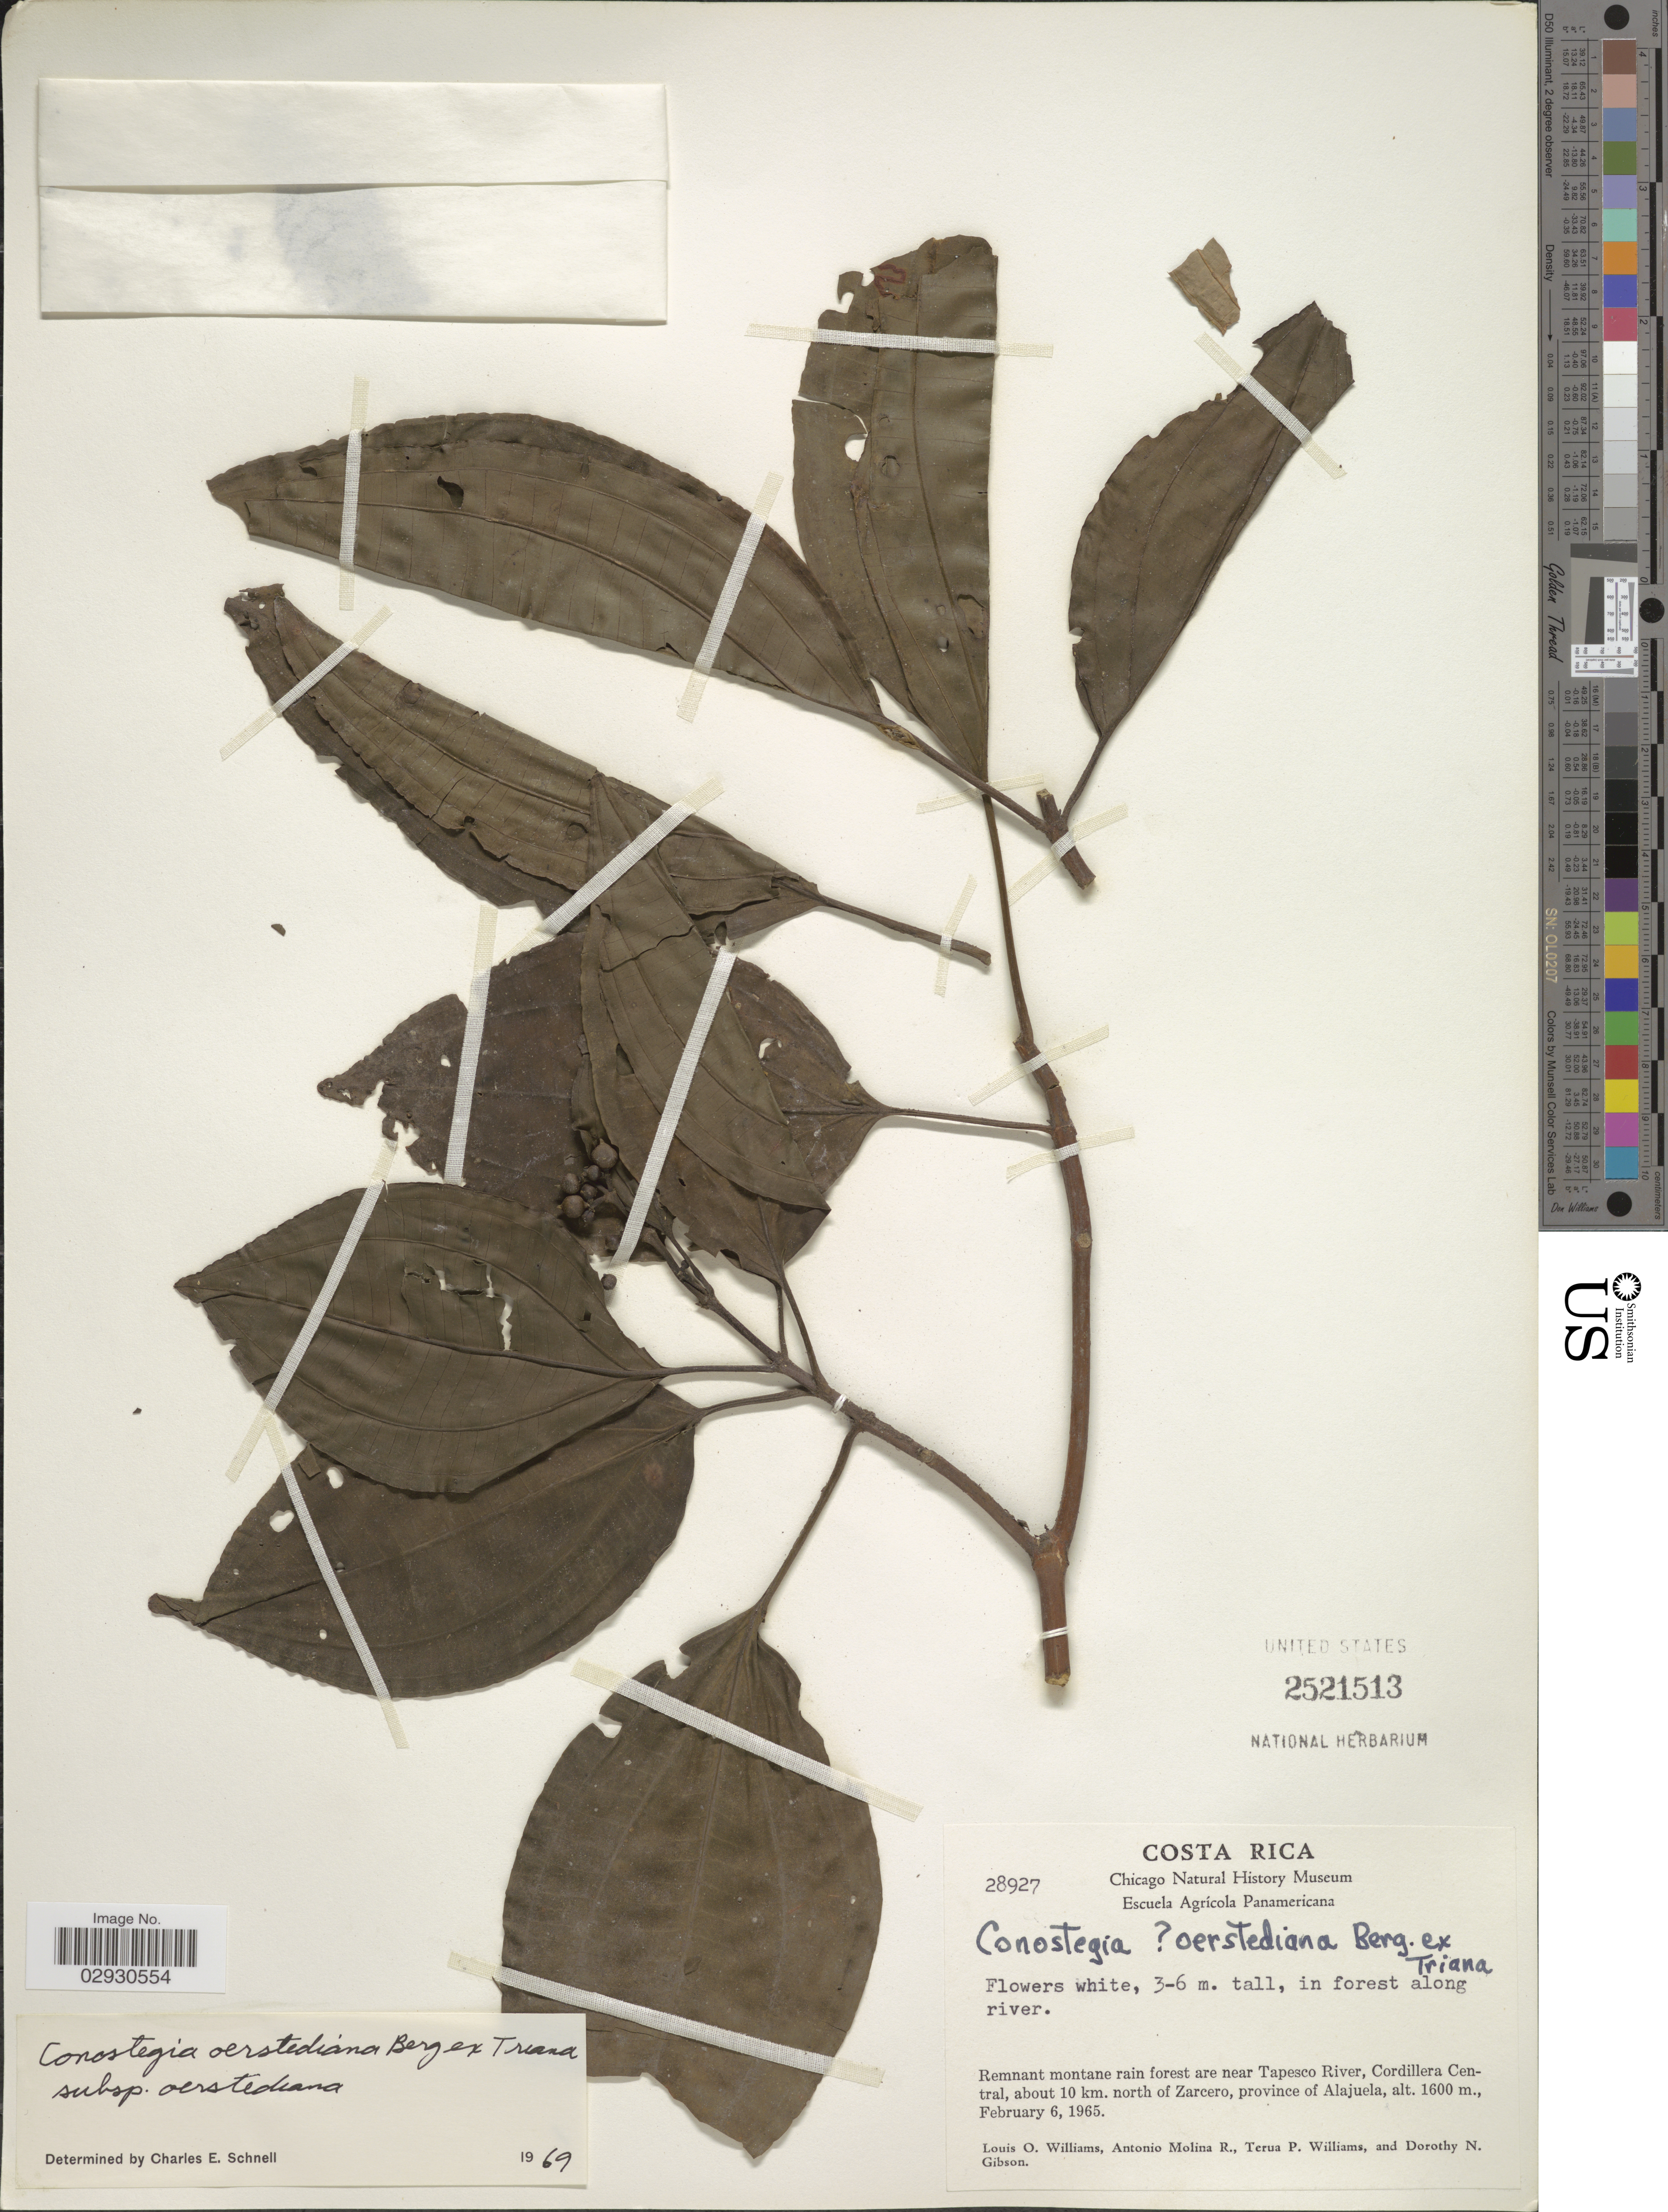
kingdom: Plantae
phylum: Tracheophyta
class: Magnoliopsida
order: Myrtales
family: Melastomataceae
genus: Conostegia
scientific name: Conostegia oerstediana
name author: O. Berg ex Triana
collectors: L. O. Williams, A. Molina R., T. Williams & D. N. Gibson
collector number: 28927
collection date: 1965-02-06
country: Costa Rica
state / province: Alajuela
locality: Remnant montane rain forest are near Tapesco River, Cordillera Central, about 10 km. north of Zarcero.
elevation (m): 1600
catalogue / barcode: US 2521513